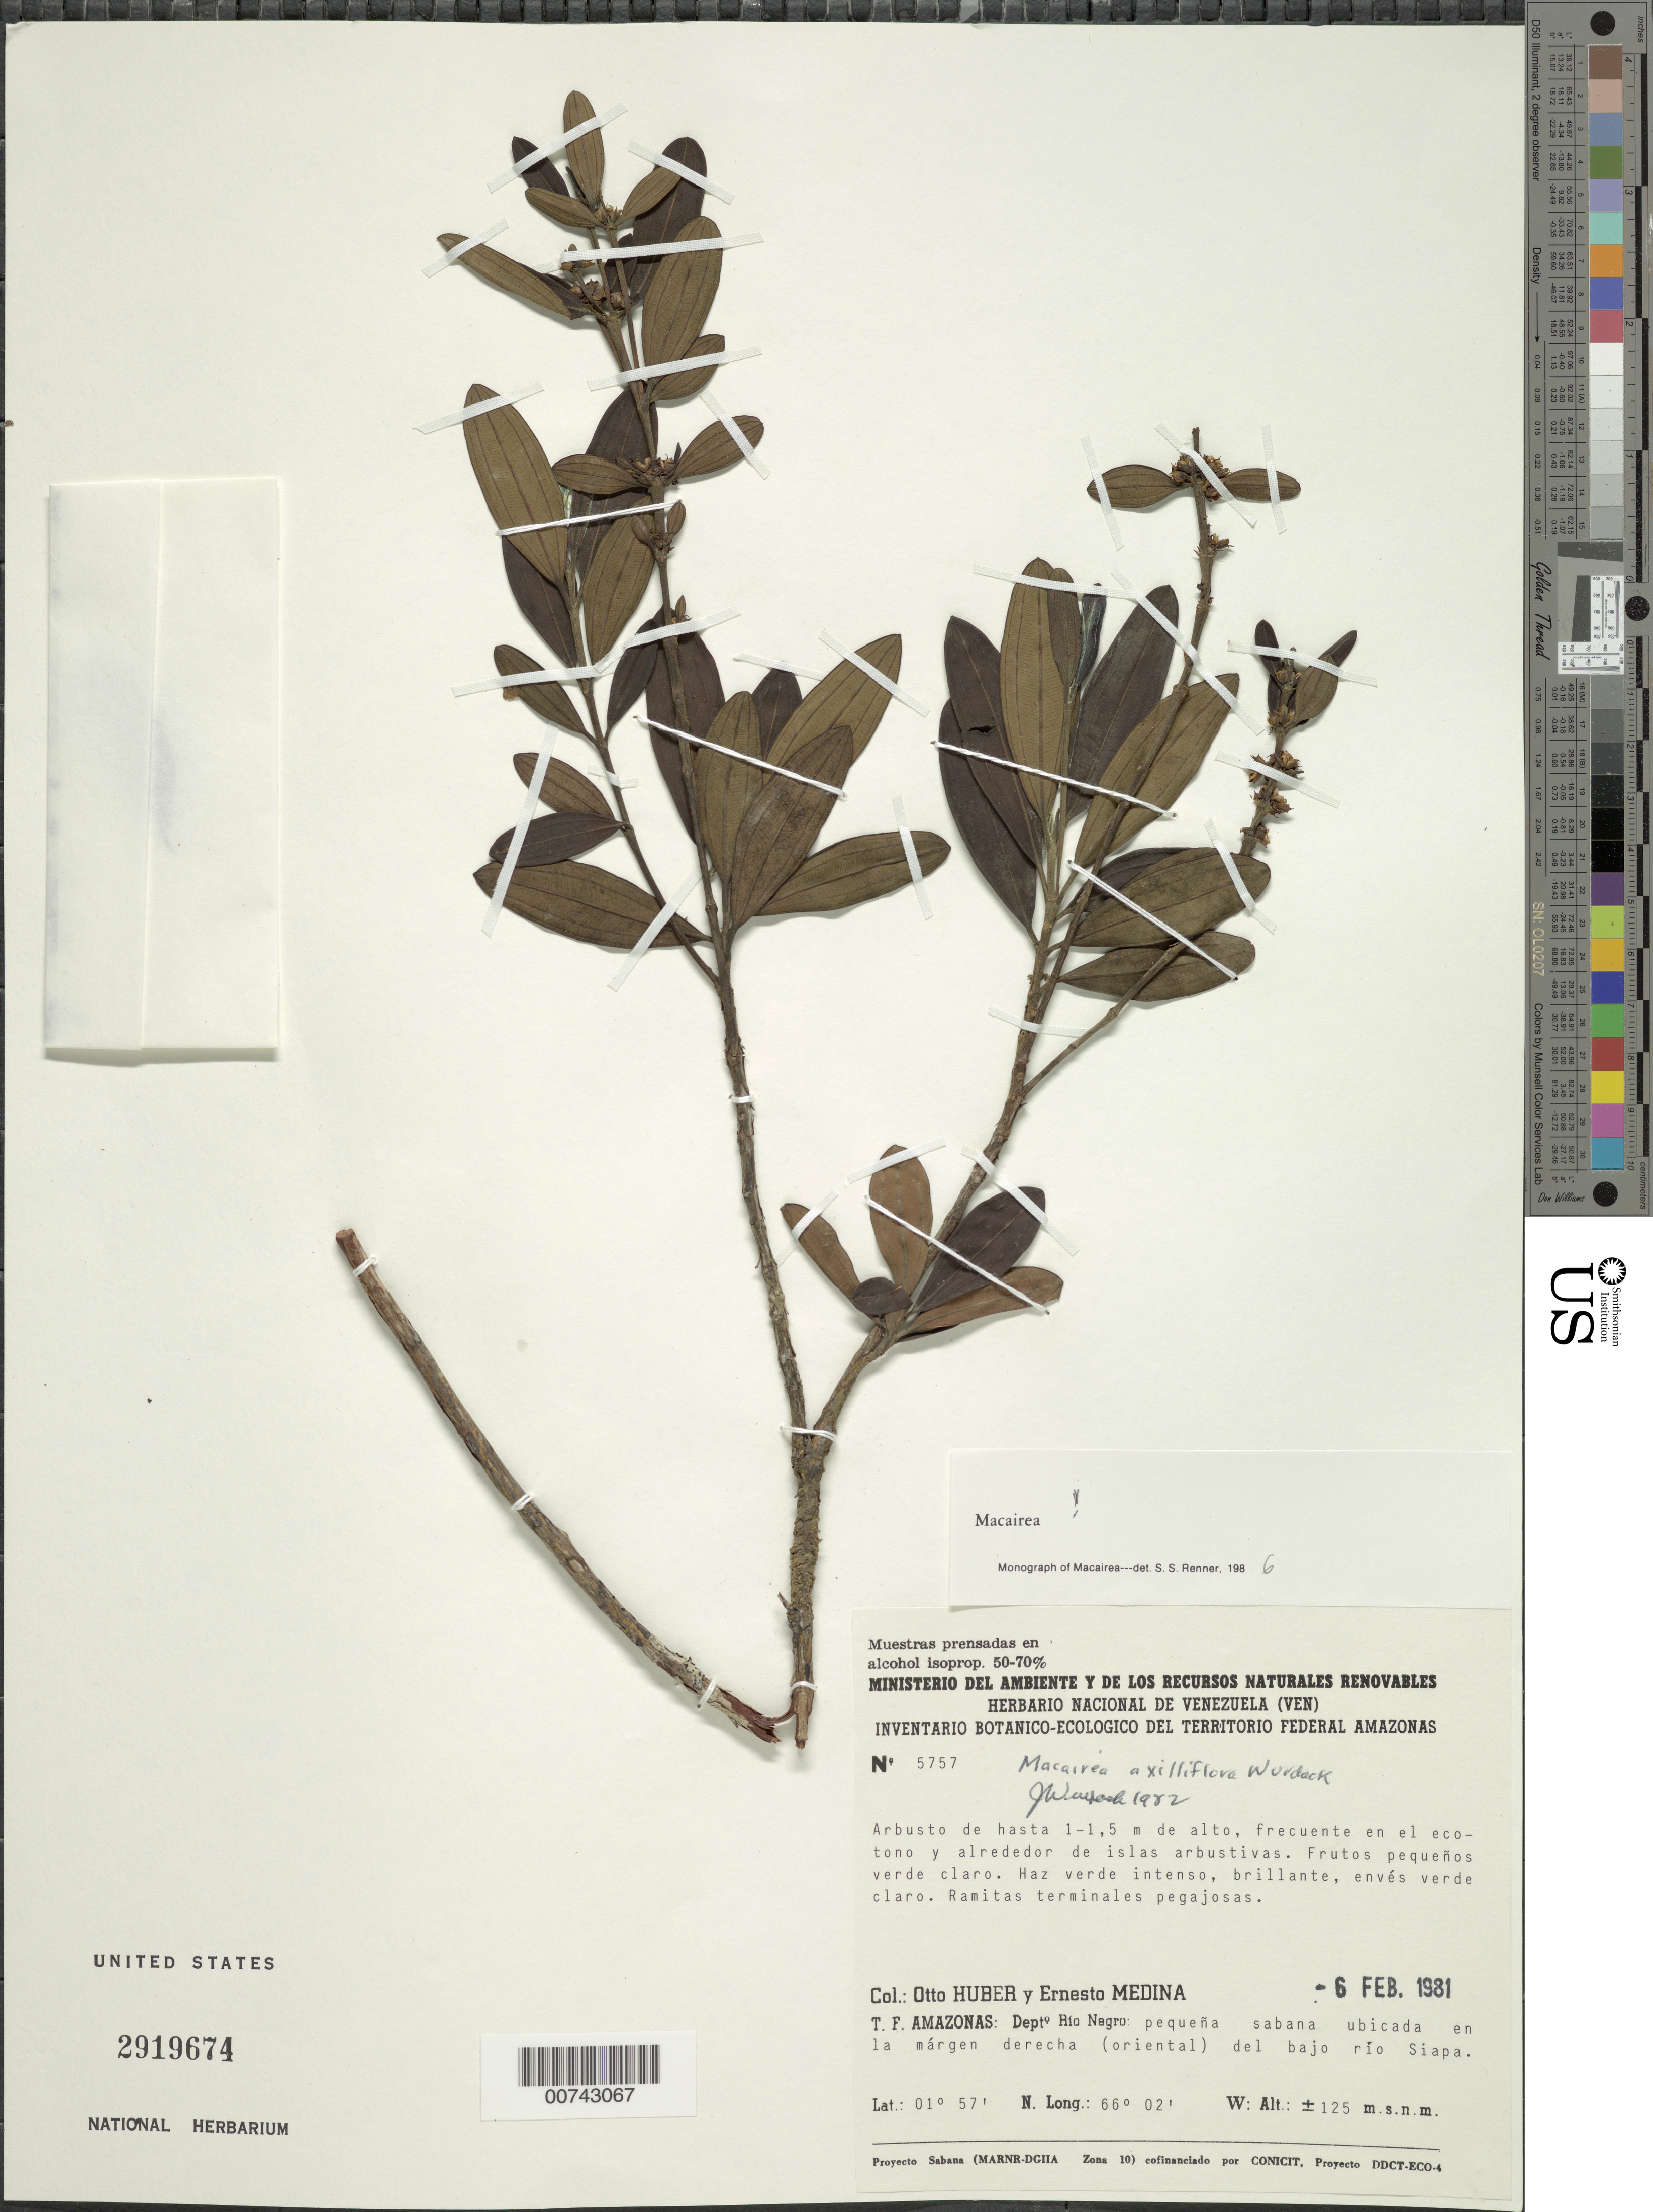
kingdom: Plantae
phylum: Tracheophyta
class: Magnoliopsida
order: Myrtales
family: Melastomataceae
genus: Macairea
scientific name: Macairea axilliflora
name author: Wurdack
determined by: Wurdack, John J., (US), US (UNITED STATES)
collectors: O. Huber & E. Medina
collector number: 5757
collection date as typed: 6-Feb-81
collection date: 1981-02-06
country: Venezuela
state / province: Amazonas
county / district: Río Negro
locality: Río Siapa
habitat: En el ectono y alrededor de islas arbustiva. Pequena sabana ubidaca en la margen derecha (oriental) del bajo rio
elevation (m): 125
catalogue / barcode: US 2919674